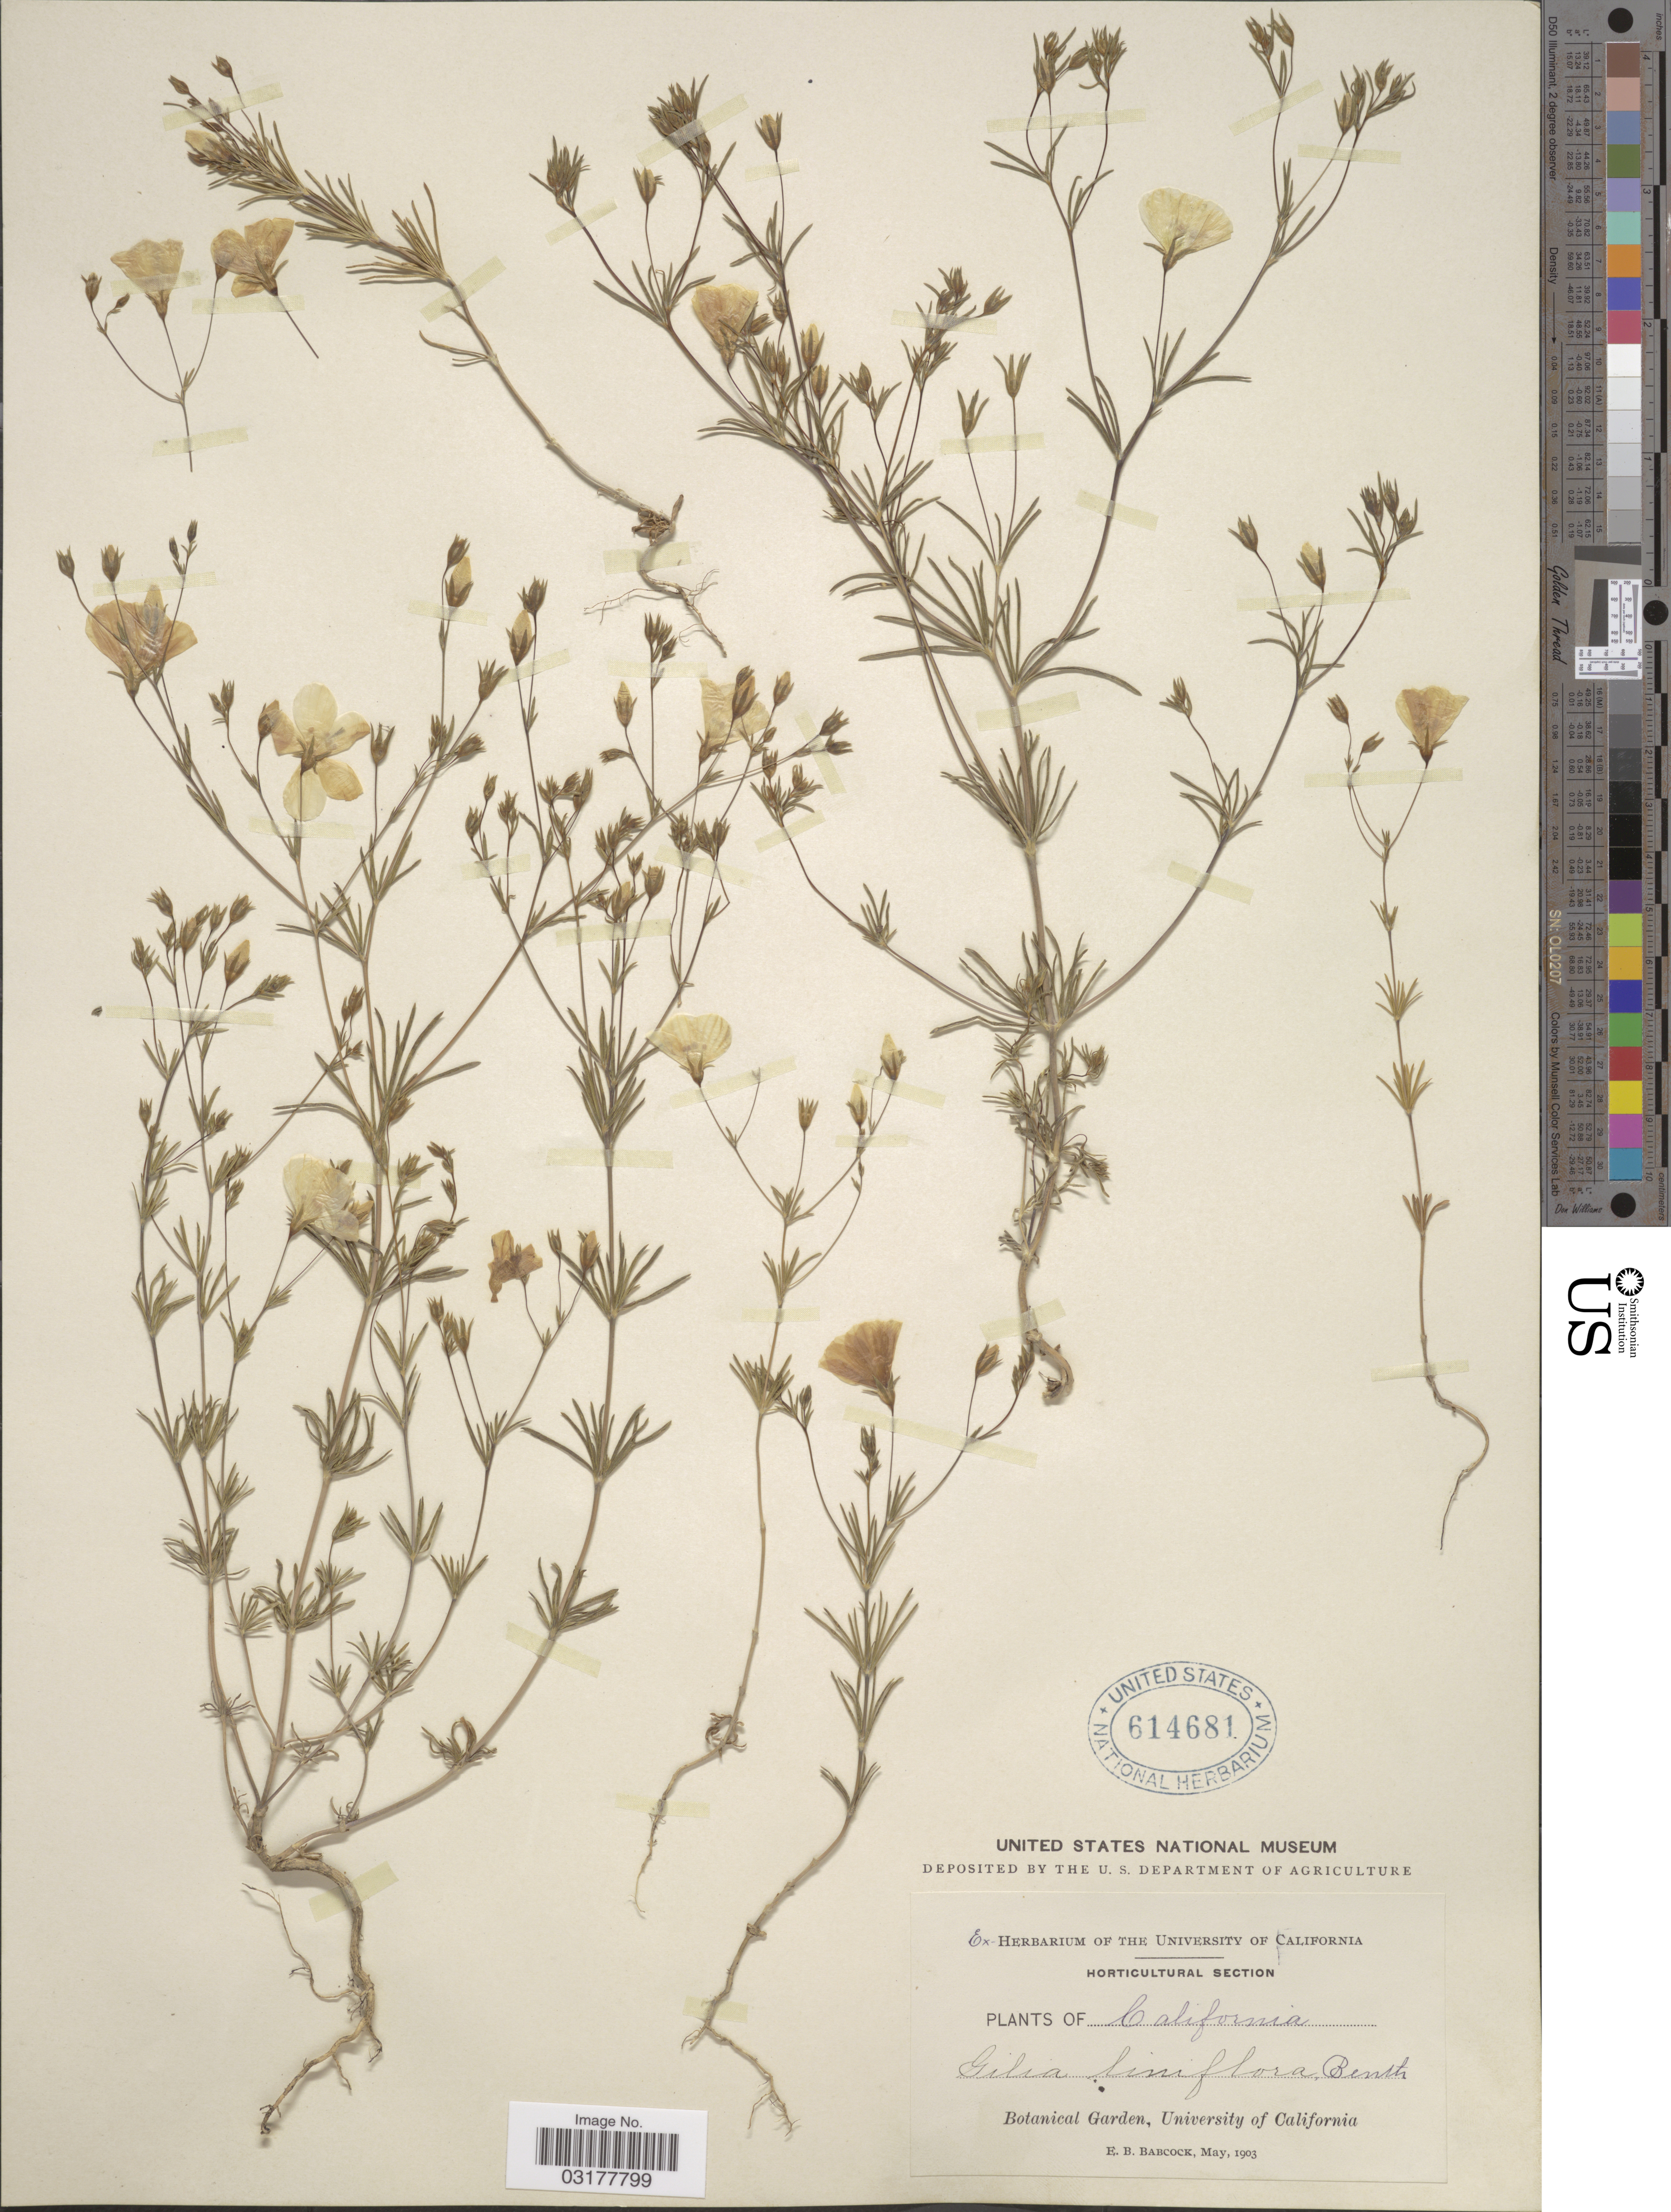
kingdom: Plantae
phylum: Tracheophyta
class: Magnoliopsida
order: Ericales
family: Polemoniaceae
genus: Leptosiphon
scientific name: Leptosiphon liniflorus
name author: (Benth.) J.M. Porter & L.A. Johnson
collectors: E. B. Babcock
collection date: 1903-05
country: United States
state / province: California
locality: Horticultural Section [unsure placement]. Botanical Garden, University of California.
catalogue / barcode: US 614681